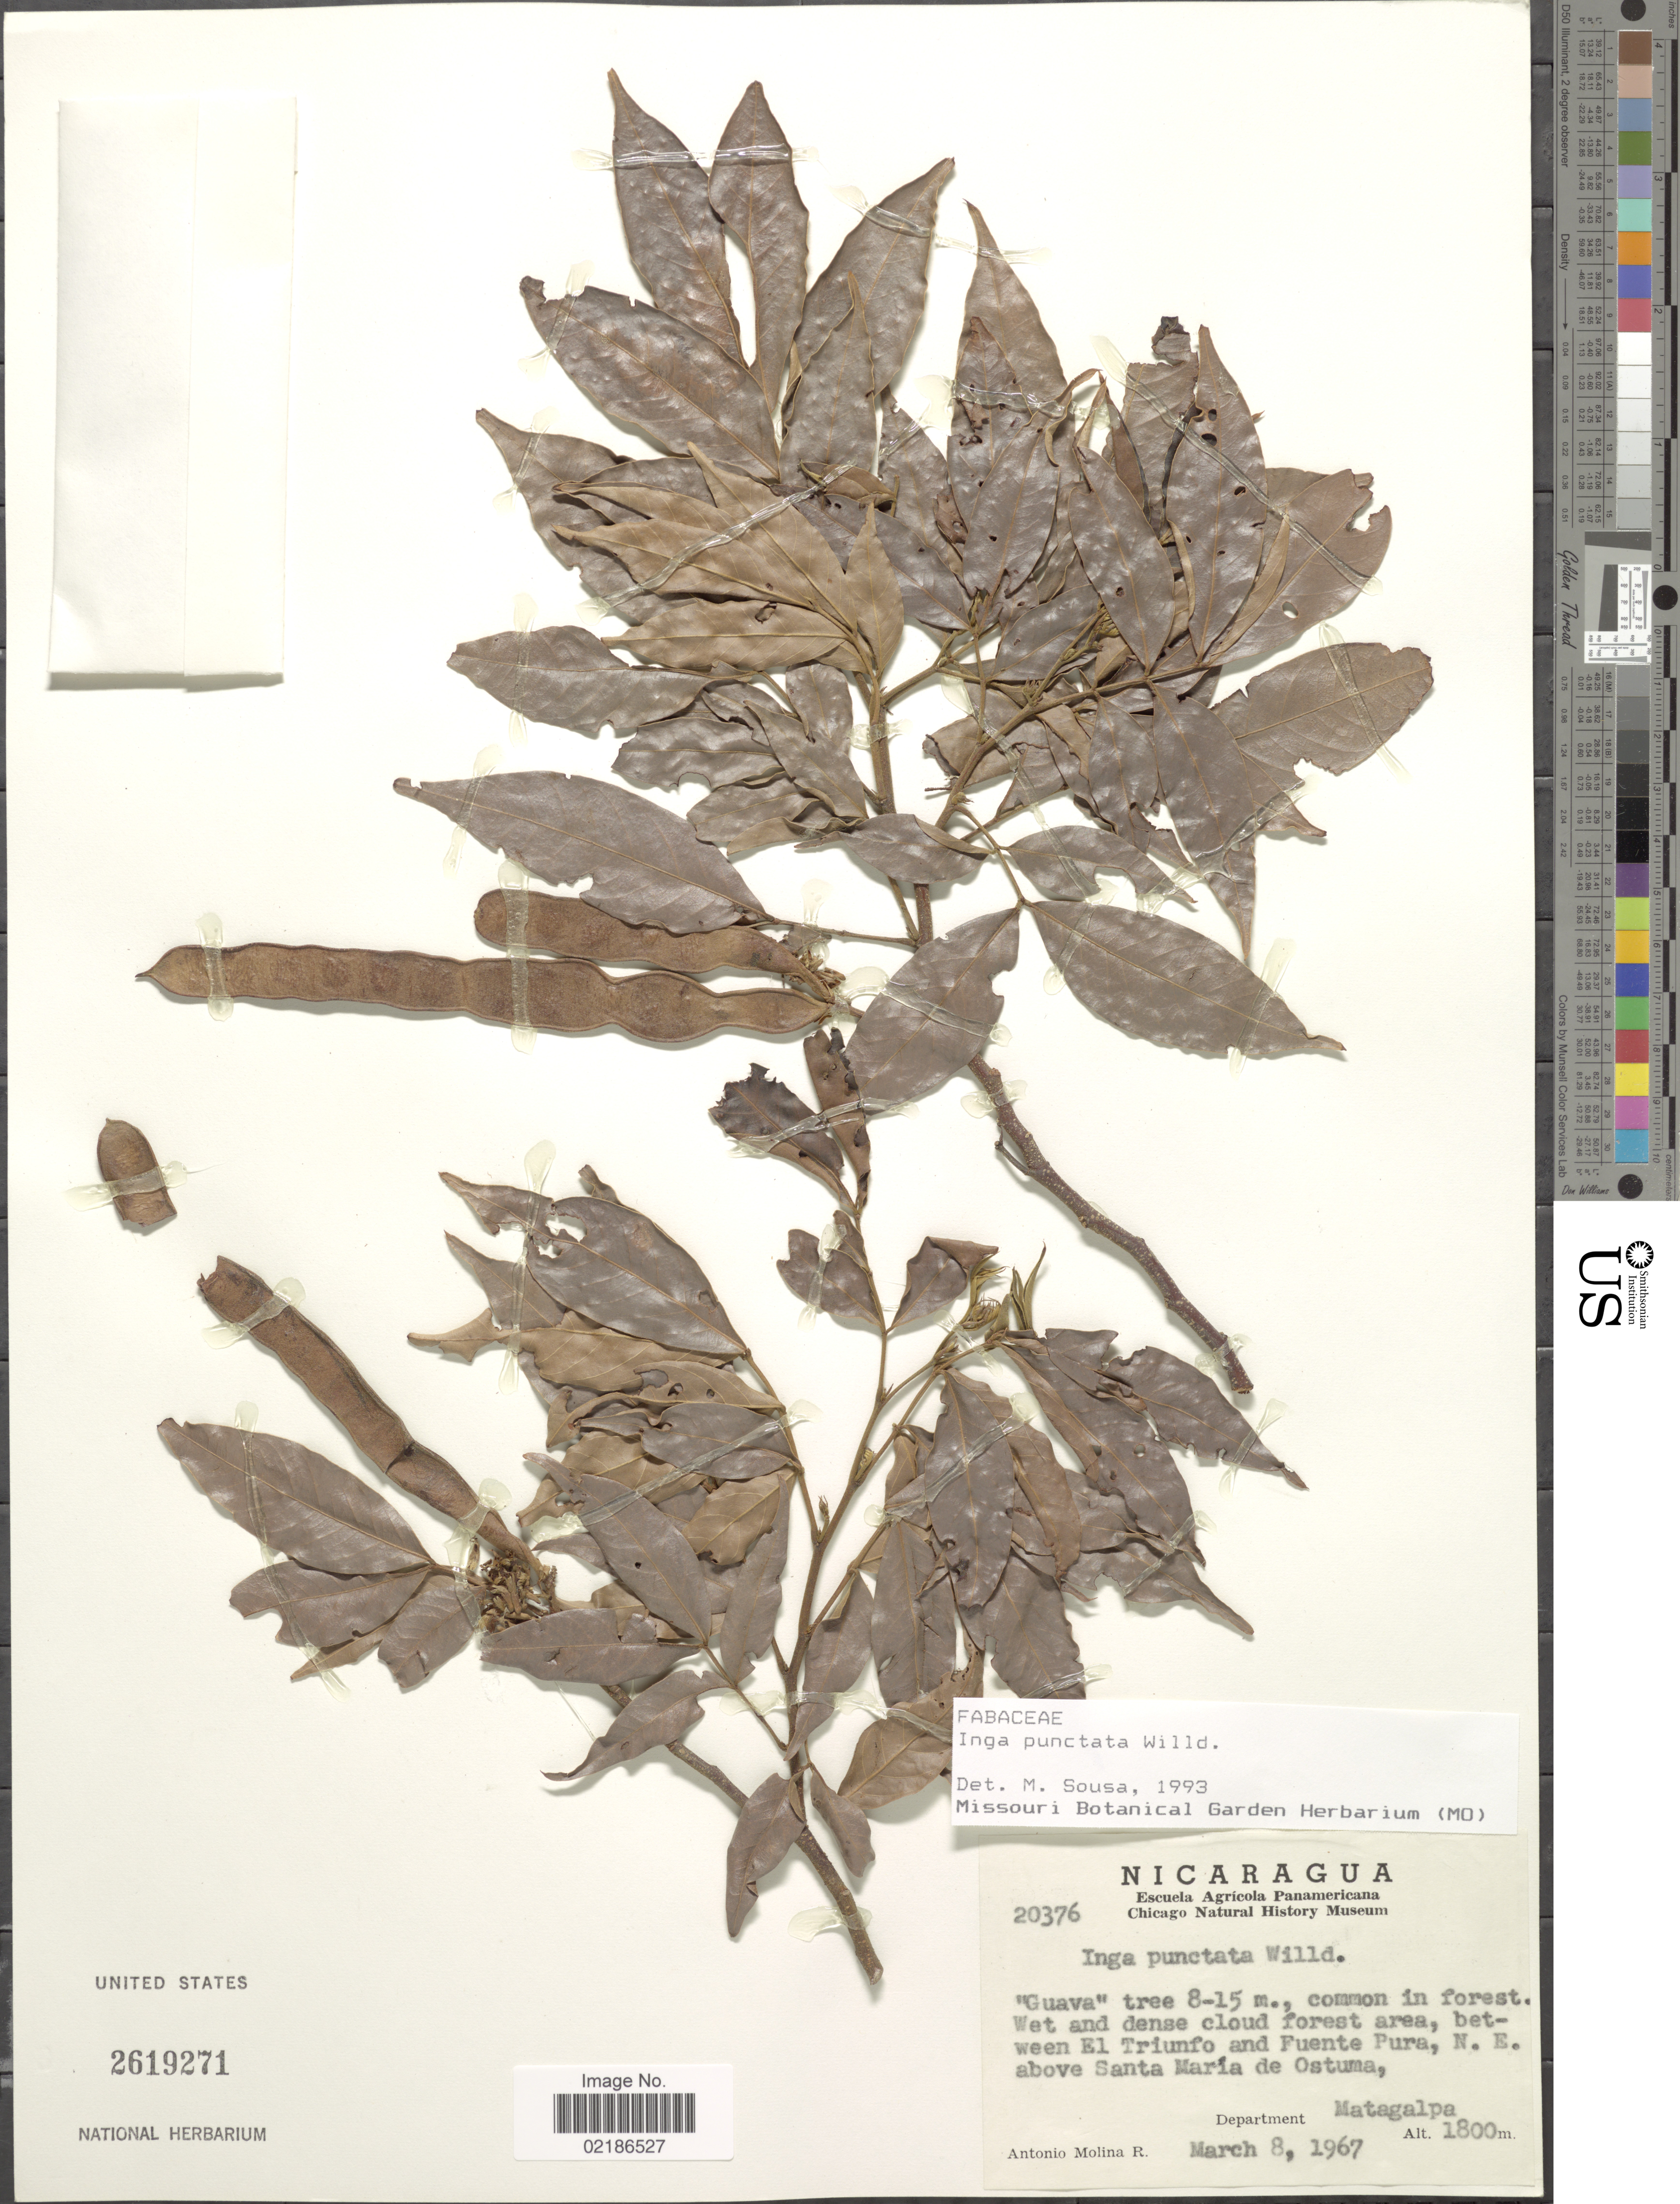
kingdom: Plantae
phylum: Tracheophyta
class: Magnoliopsida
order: Fabales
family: Fabaceae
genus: Inga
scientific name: Inga punctata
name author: Willd.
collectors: A. Molina R.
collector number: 20376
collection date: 1967-03-08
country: Nicaragua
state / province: Matagalpa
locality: Between El Triunfo and Fuente Pura, N. E. above Santa Maria de Ostuma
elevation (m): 1800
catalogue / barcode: US 2619271